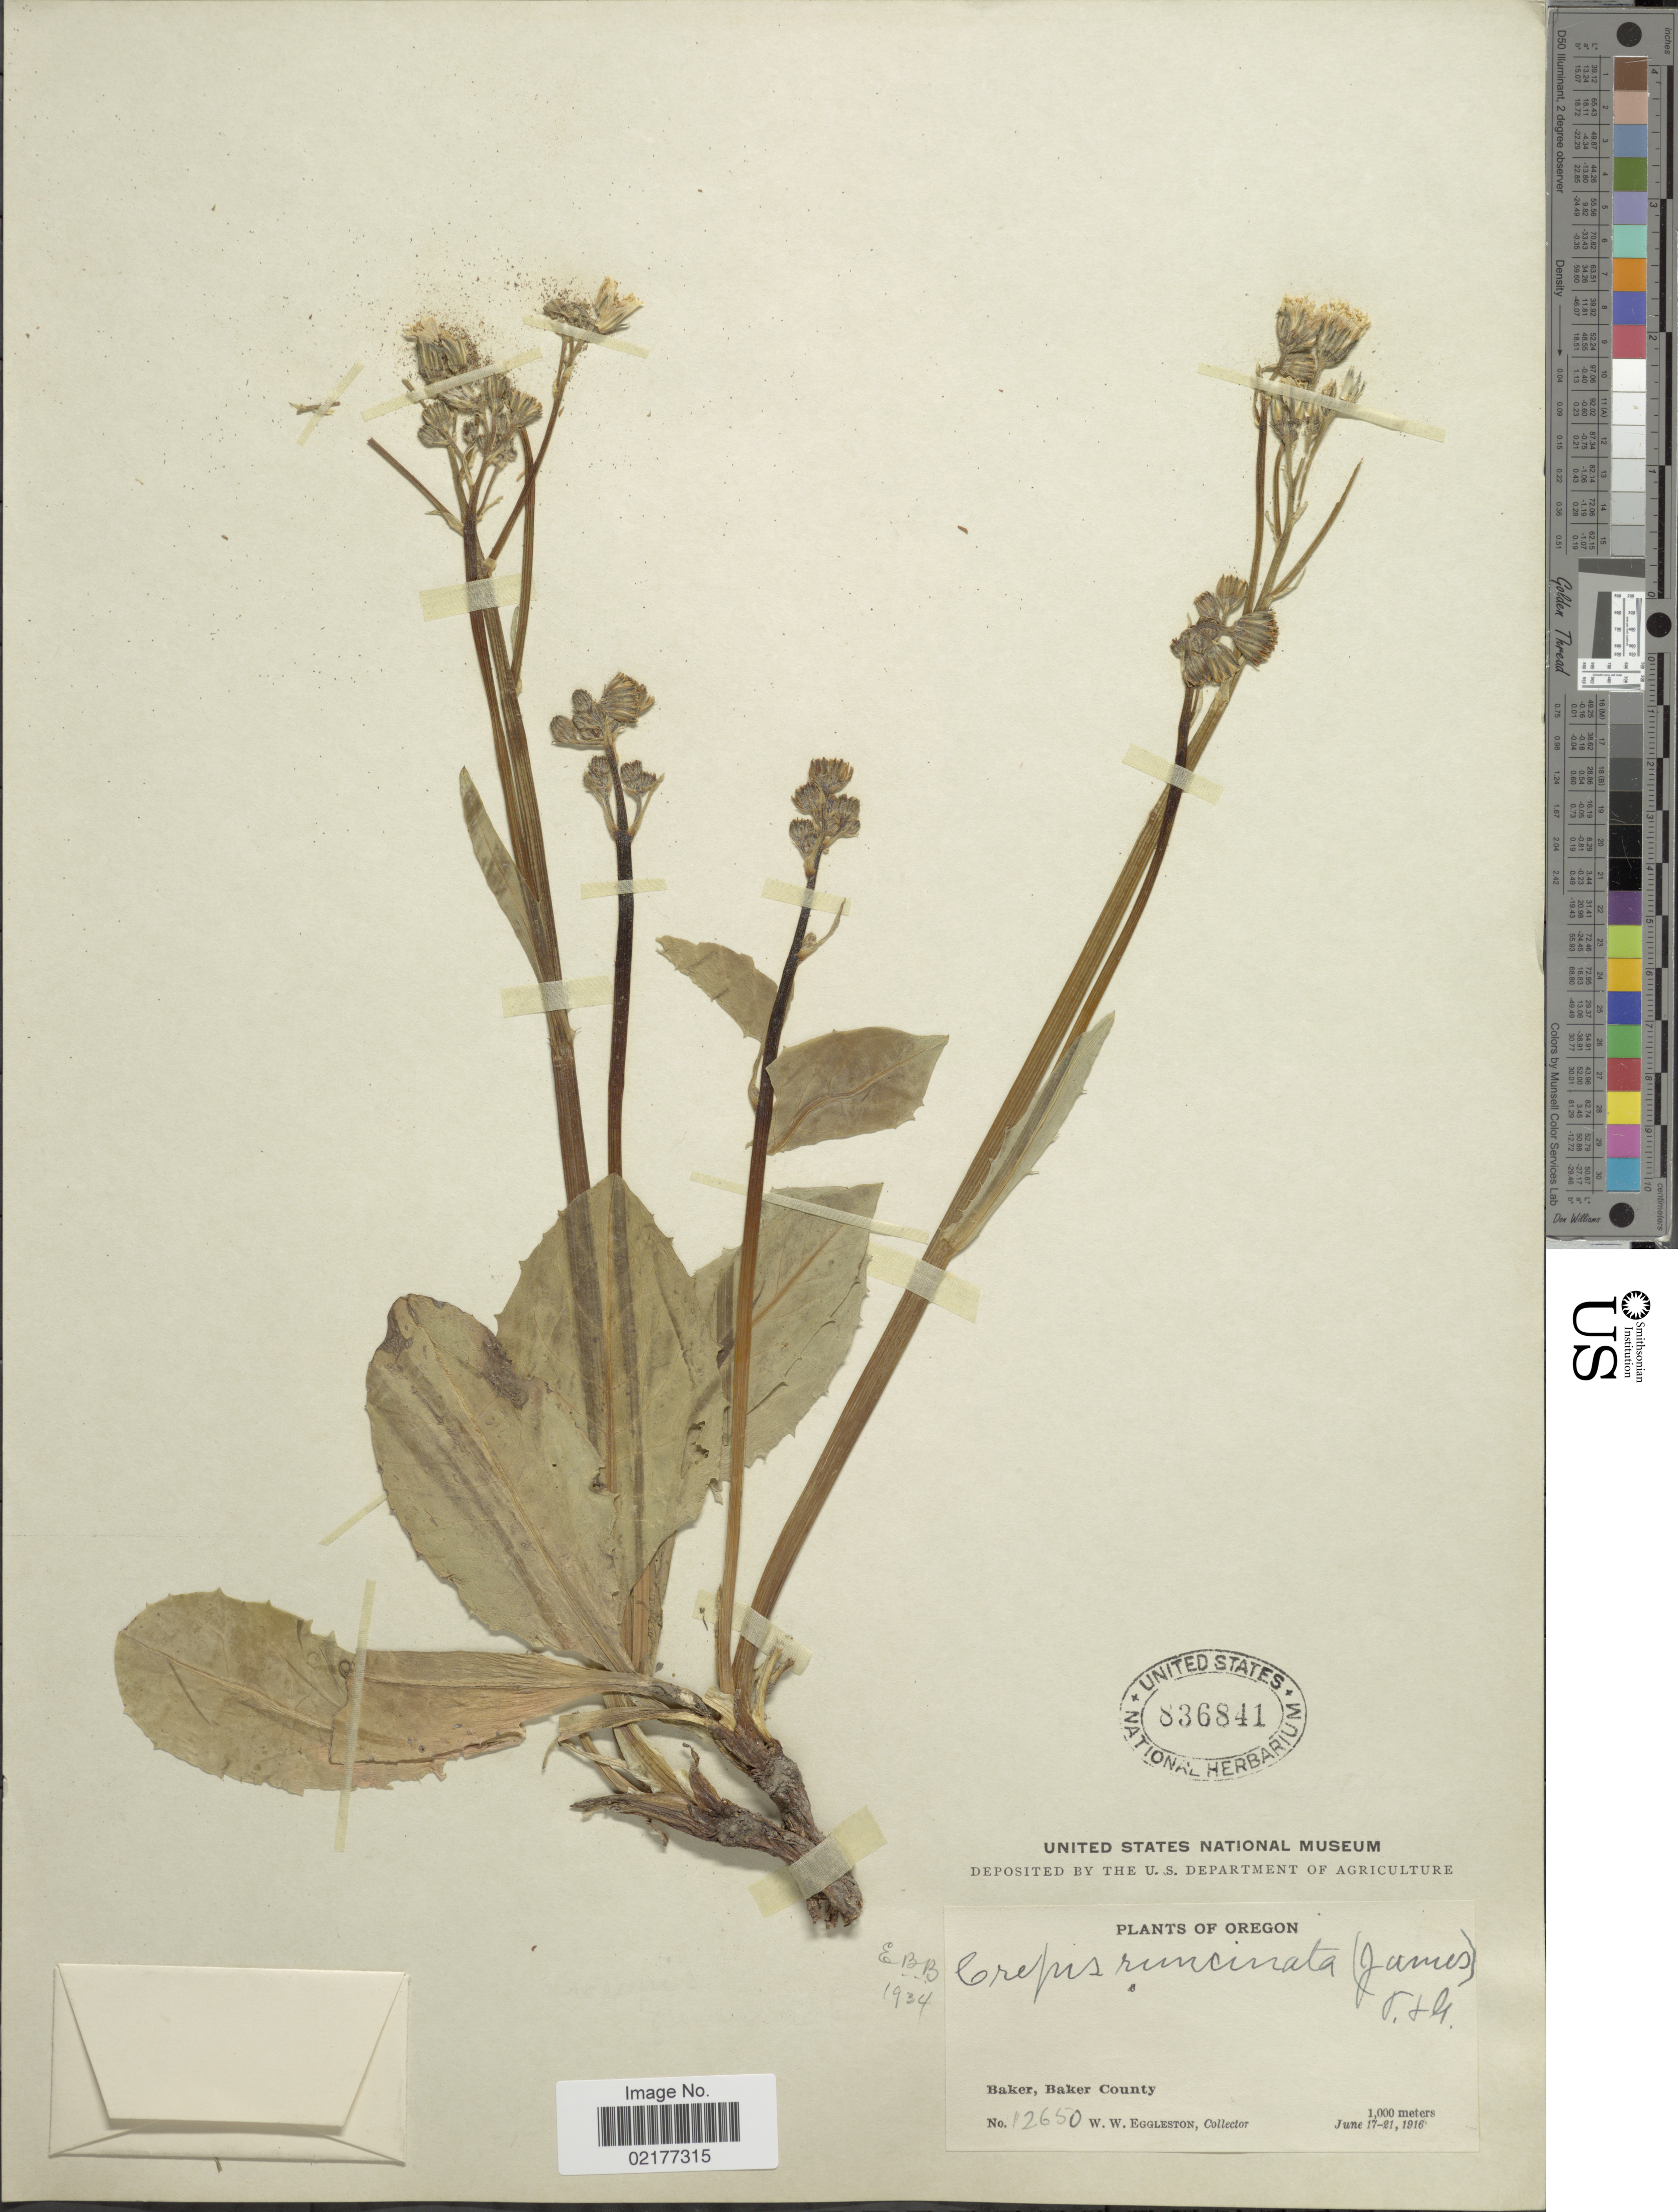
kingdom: Plantae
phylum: Tracheophyta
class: Magnoliopsida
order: Asterales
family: Asteraceae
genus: Crepis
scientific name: Crepis runcinata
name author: Torr. & A. Gray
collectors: W. W. Eggleston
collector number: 12650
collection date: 1916-06-17/1916-06-21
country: United States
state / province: Oregon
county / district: Baker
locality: Baker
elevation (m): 1000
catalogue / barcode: US 836841